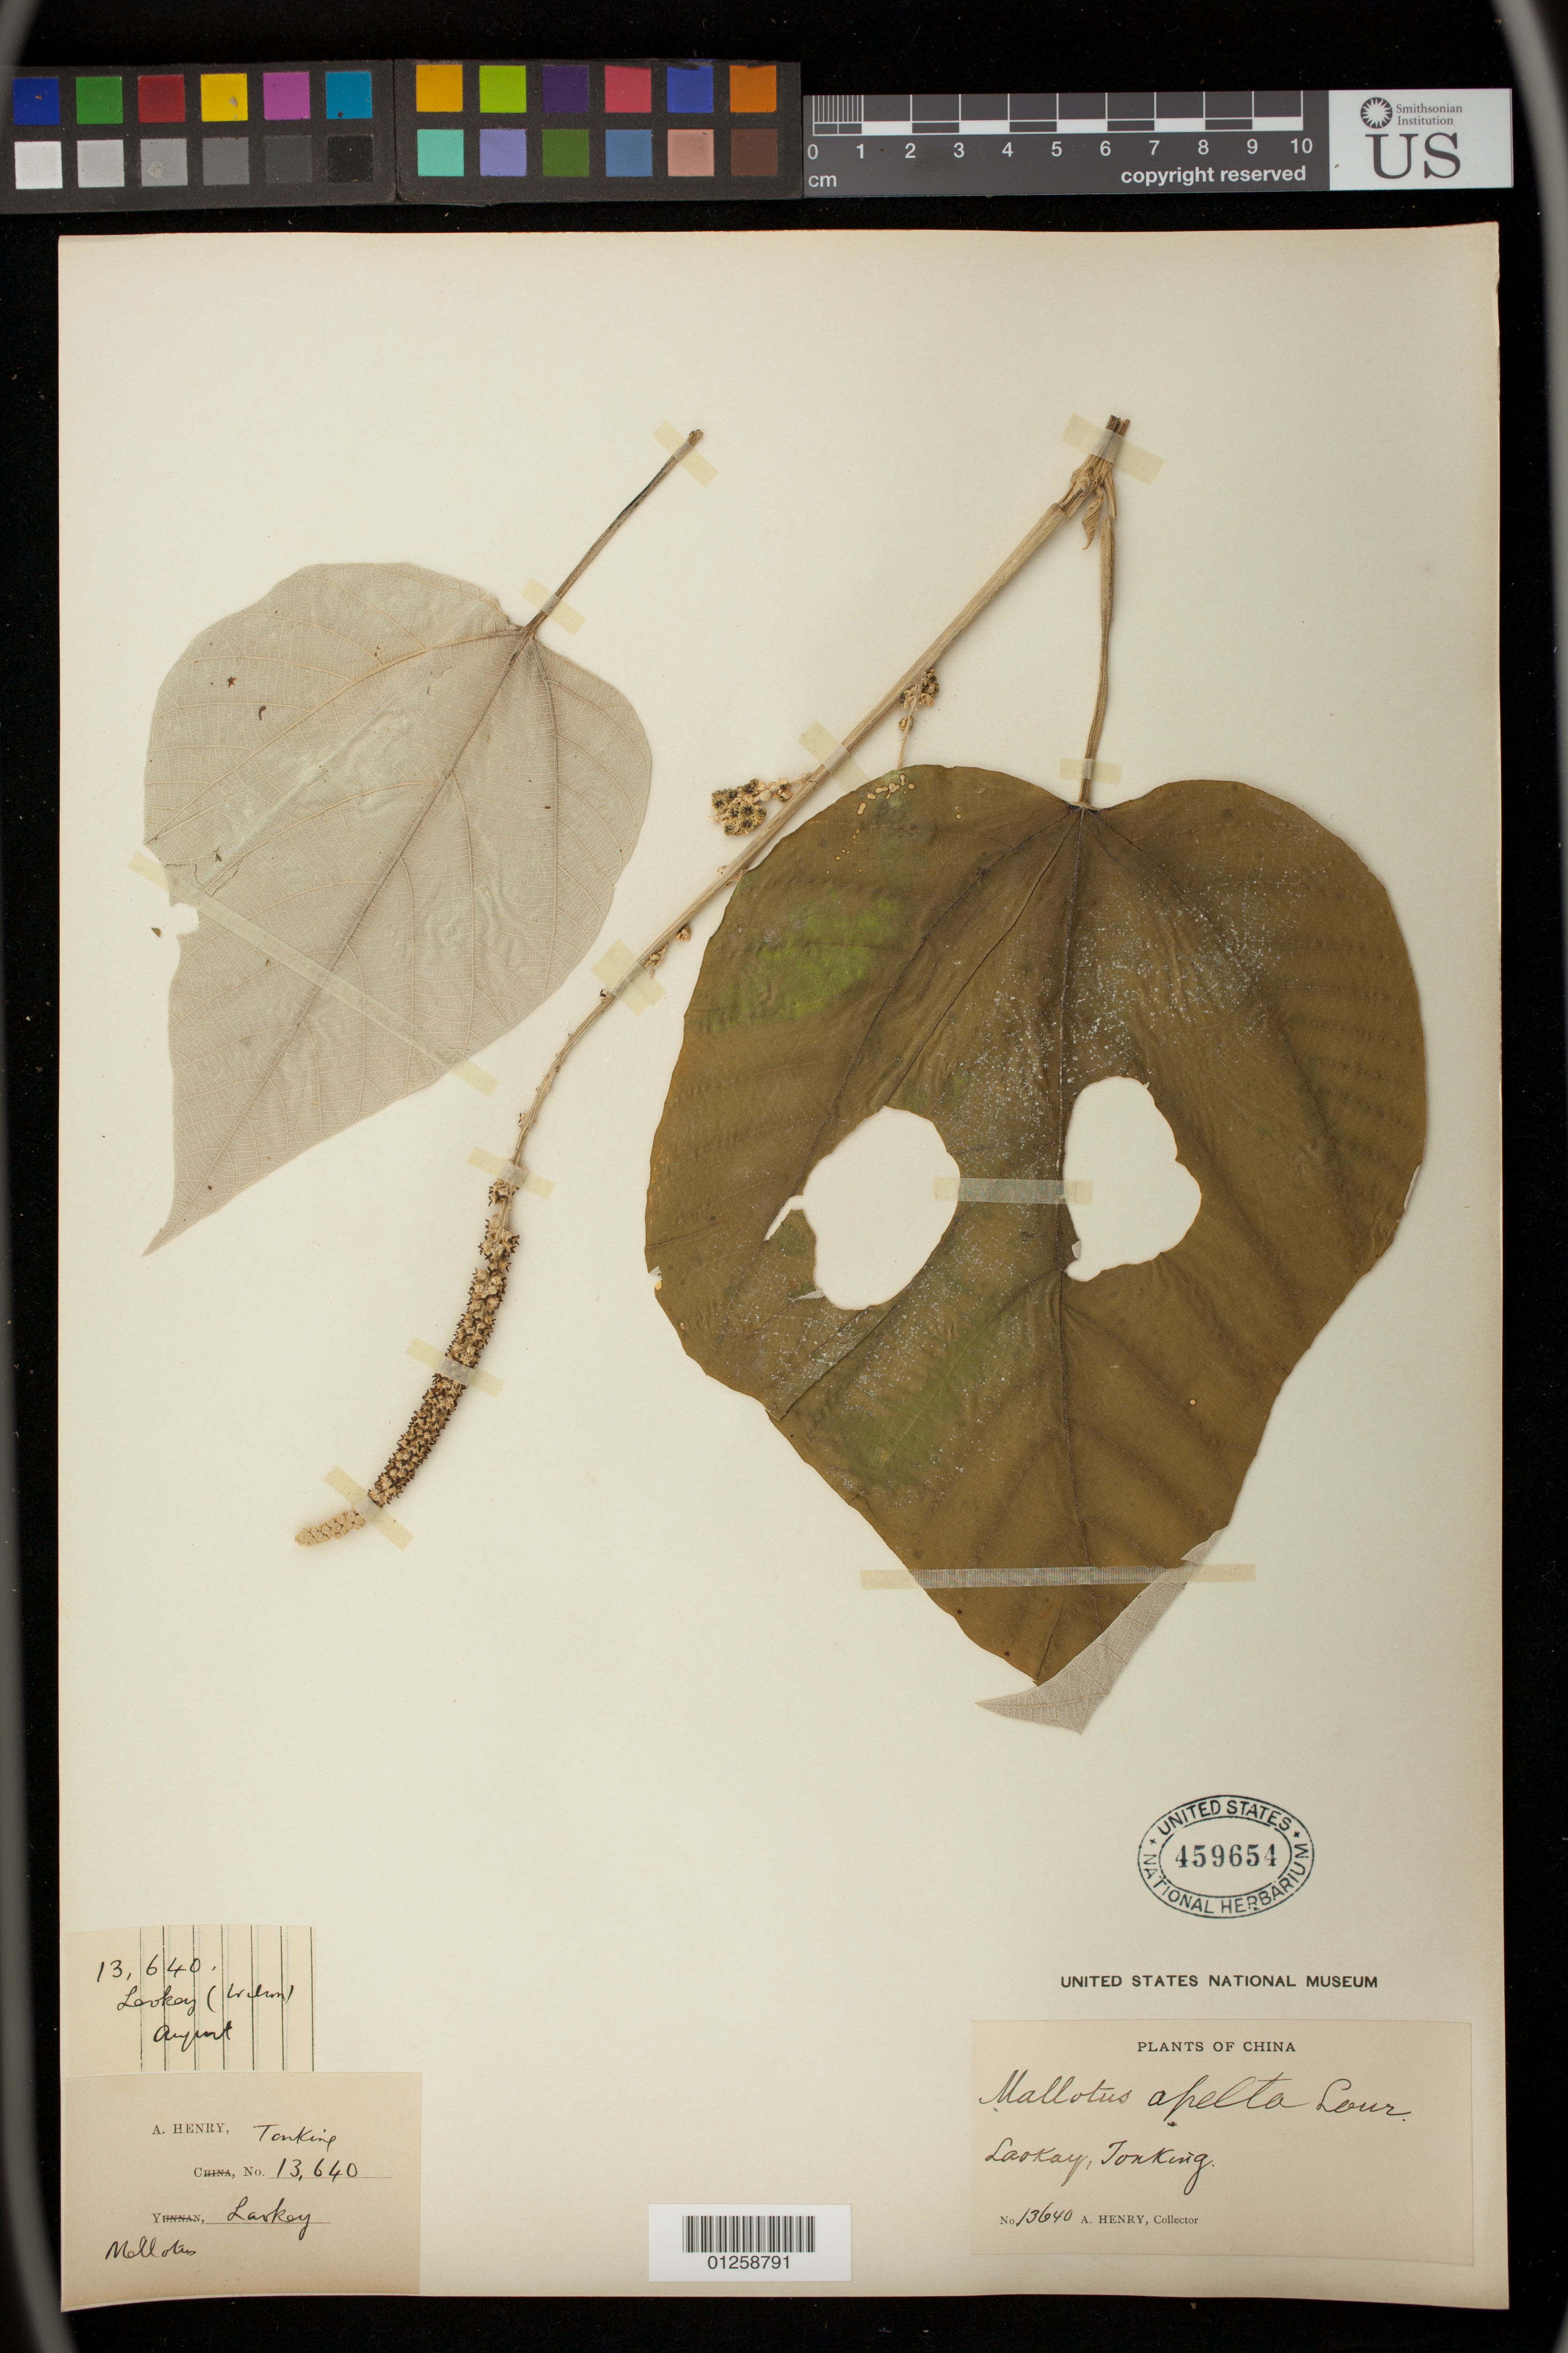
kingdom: Plantae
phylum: Tracheophyta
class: Magnoliopsida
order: Malpighiales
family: Euphorbiaceae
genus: Mallotus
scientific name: Mallotus apelta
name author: (Lour.) Müll. Arg.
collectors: A. Henry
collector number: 13640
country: Vietnam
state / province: Lao Cai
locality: Laokay, Tonking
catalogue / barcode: US 459654